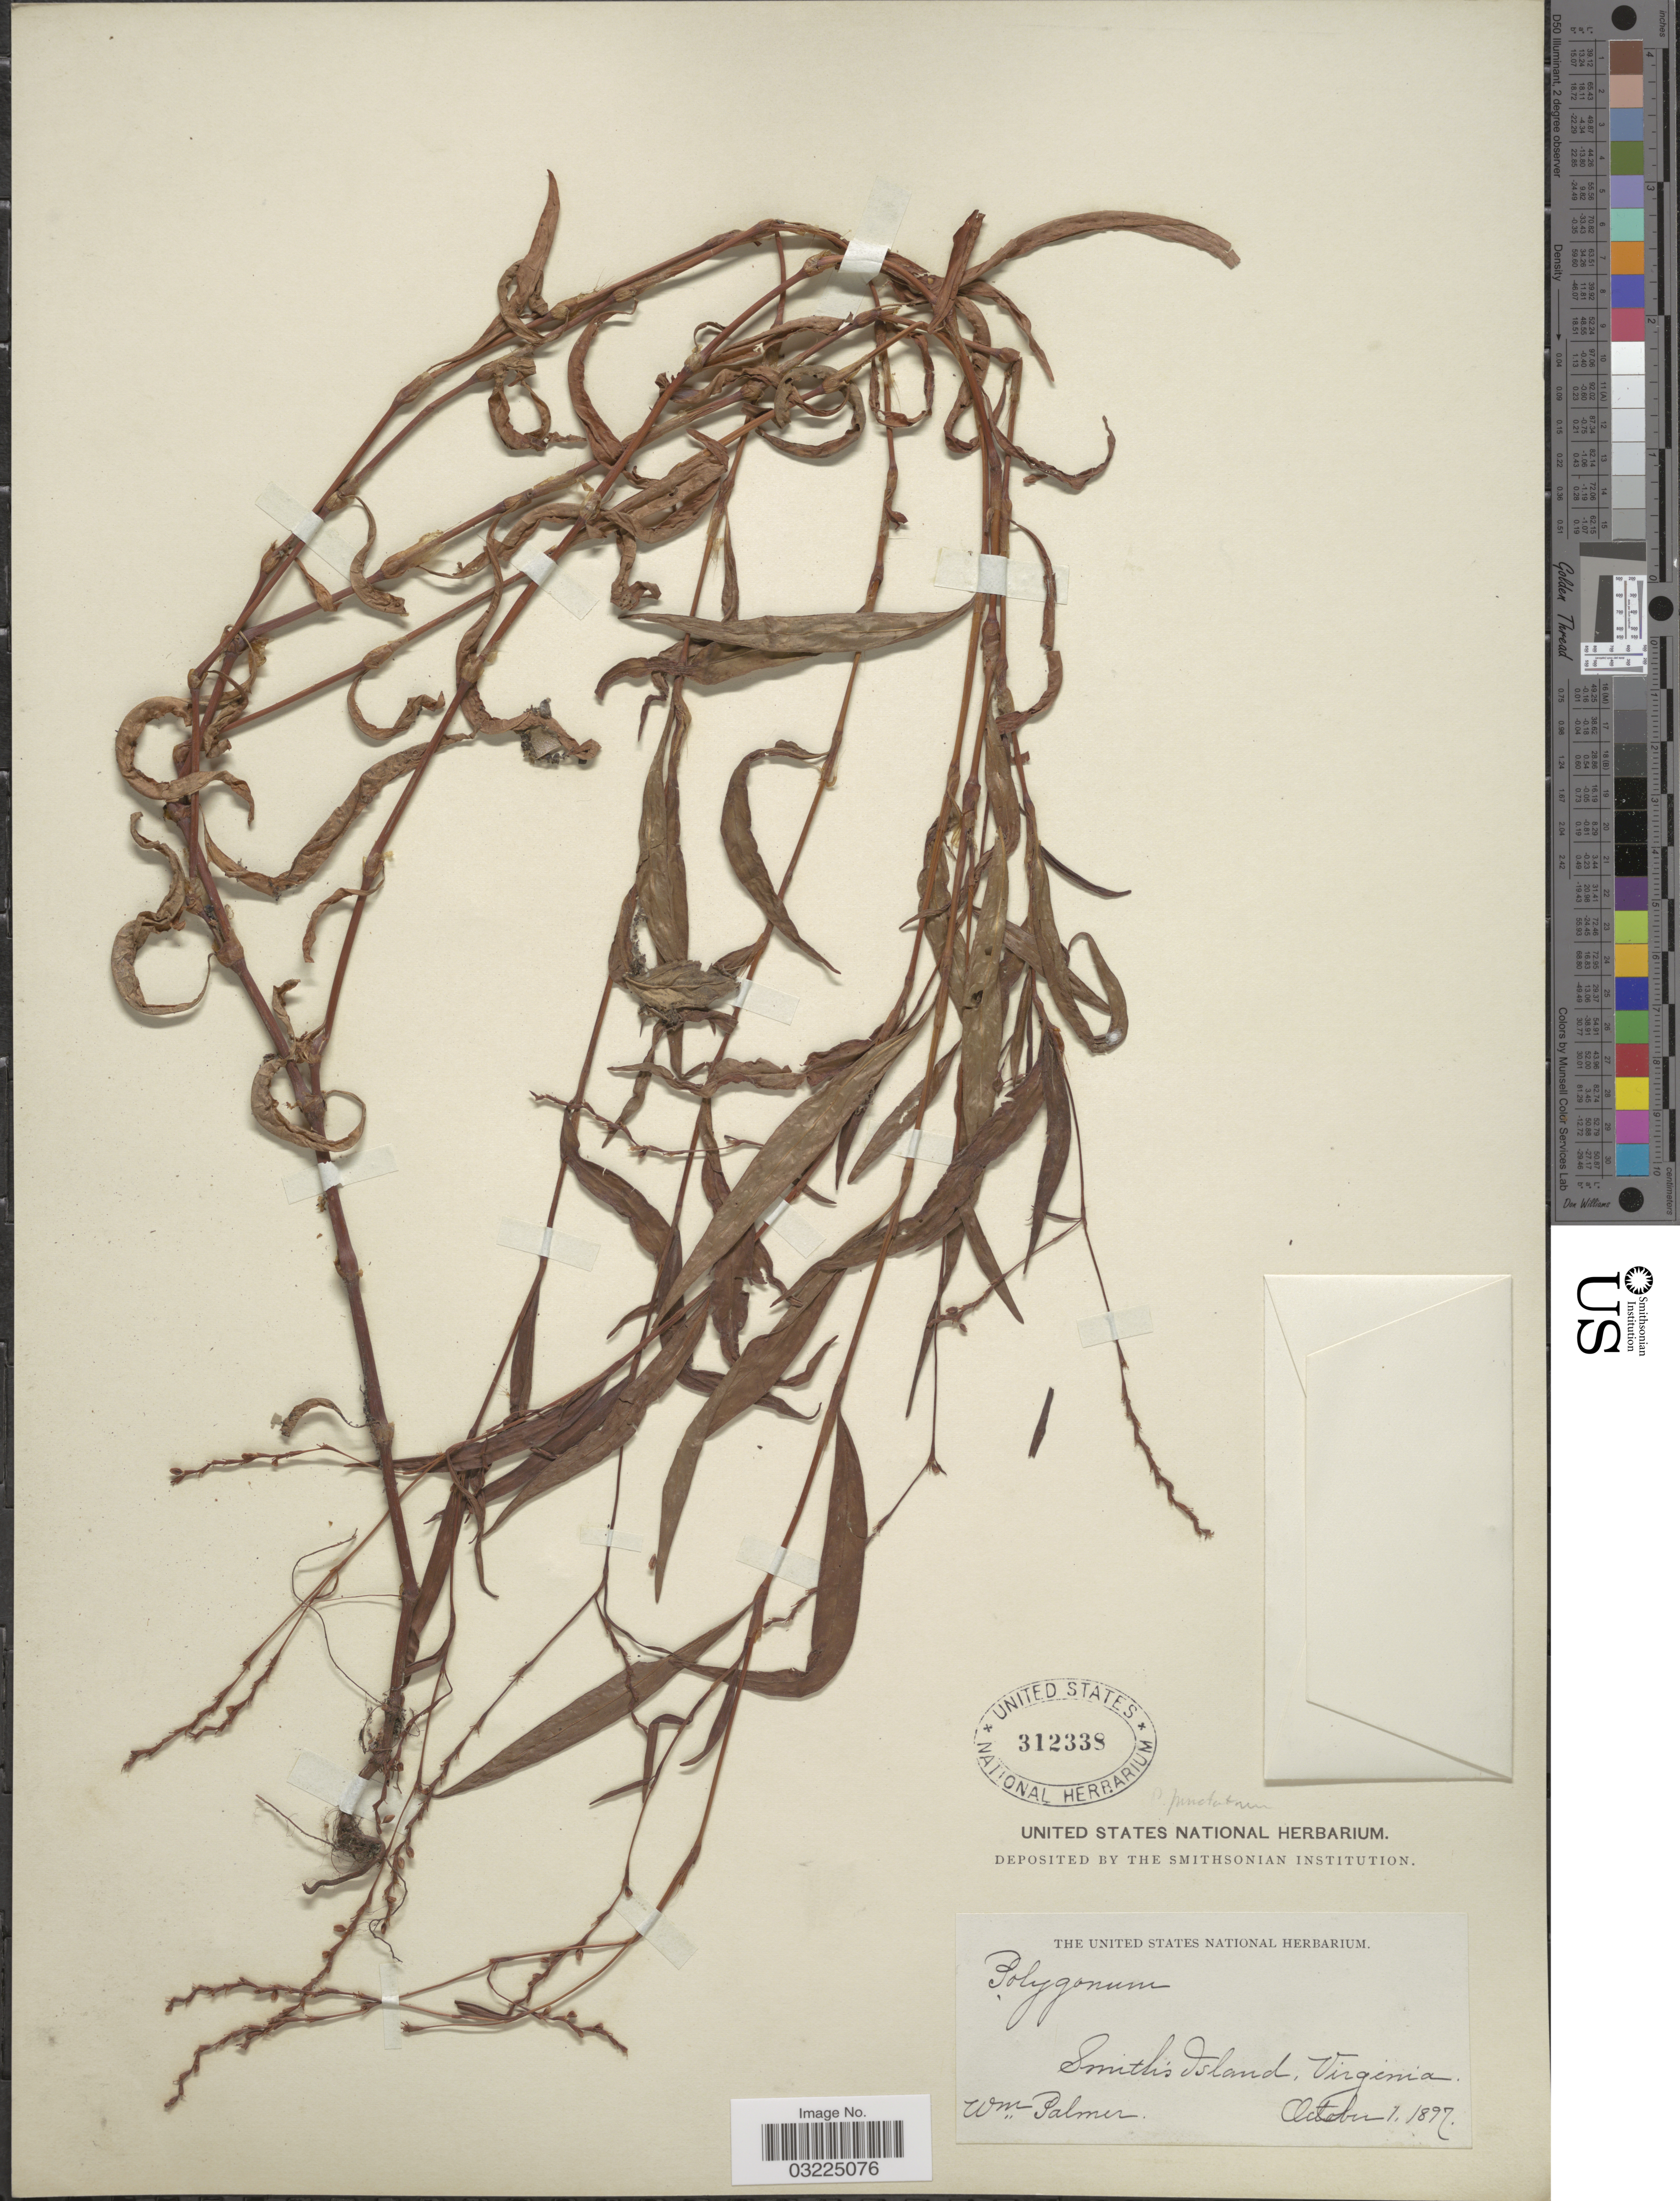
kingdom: Plantae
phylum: Tracheophyta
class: Magnoliopsida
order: Caryophyllales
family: Polygonaceae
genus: Persicaria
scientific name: Persicaria punctata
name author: (Elliott) Small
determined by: Atha, D. E.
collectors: W. Palmer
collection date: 1897-10-01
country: United States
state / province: Virginia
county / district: Northampton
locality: Smith's Island.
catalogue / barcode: US 312338